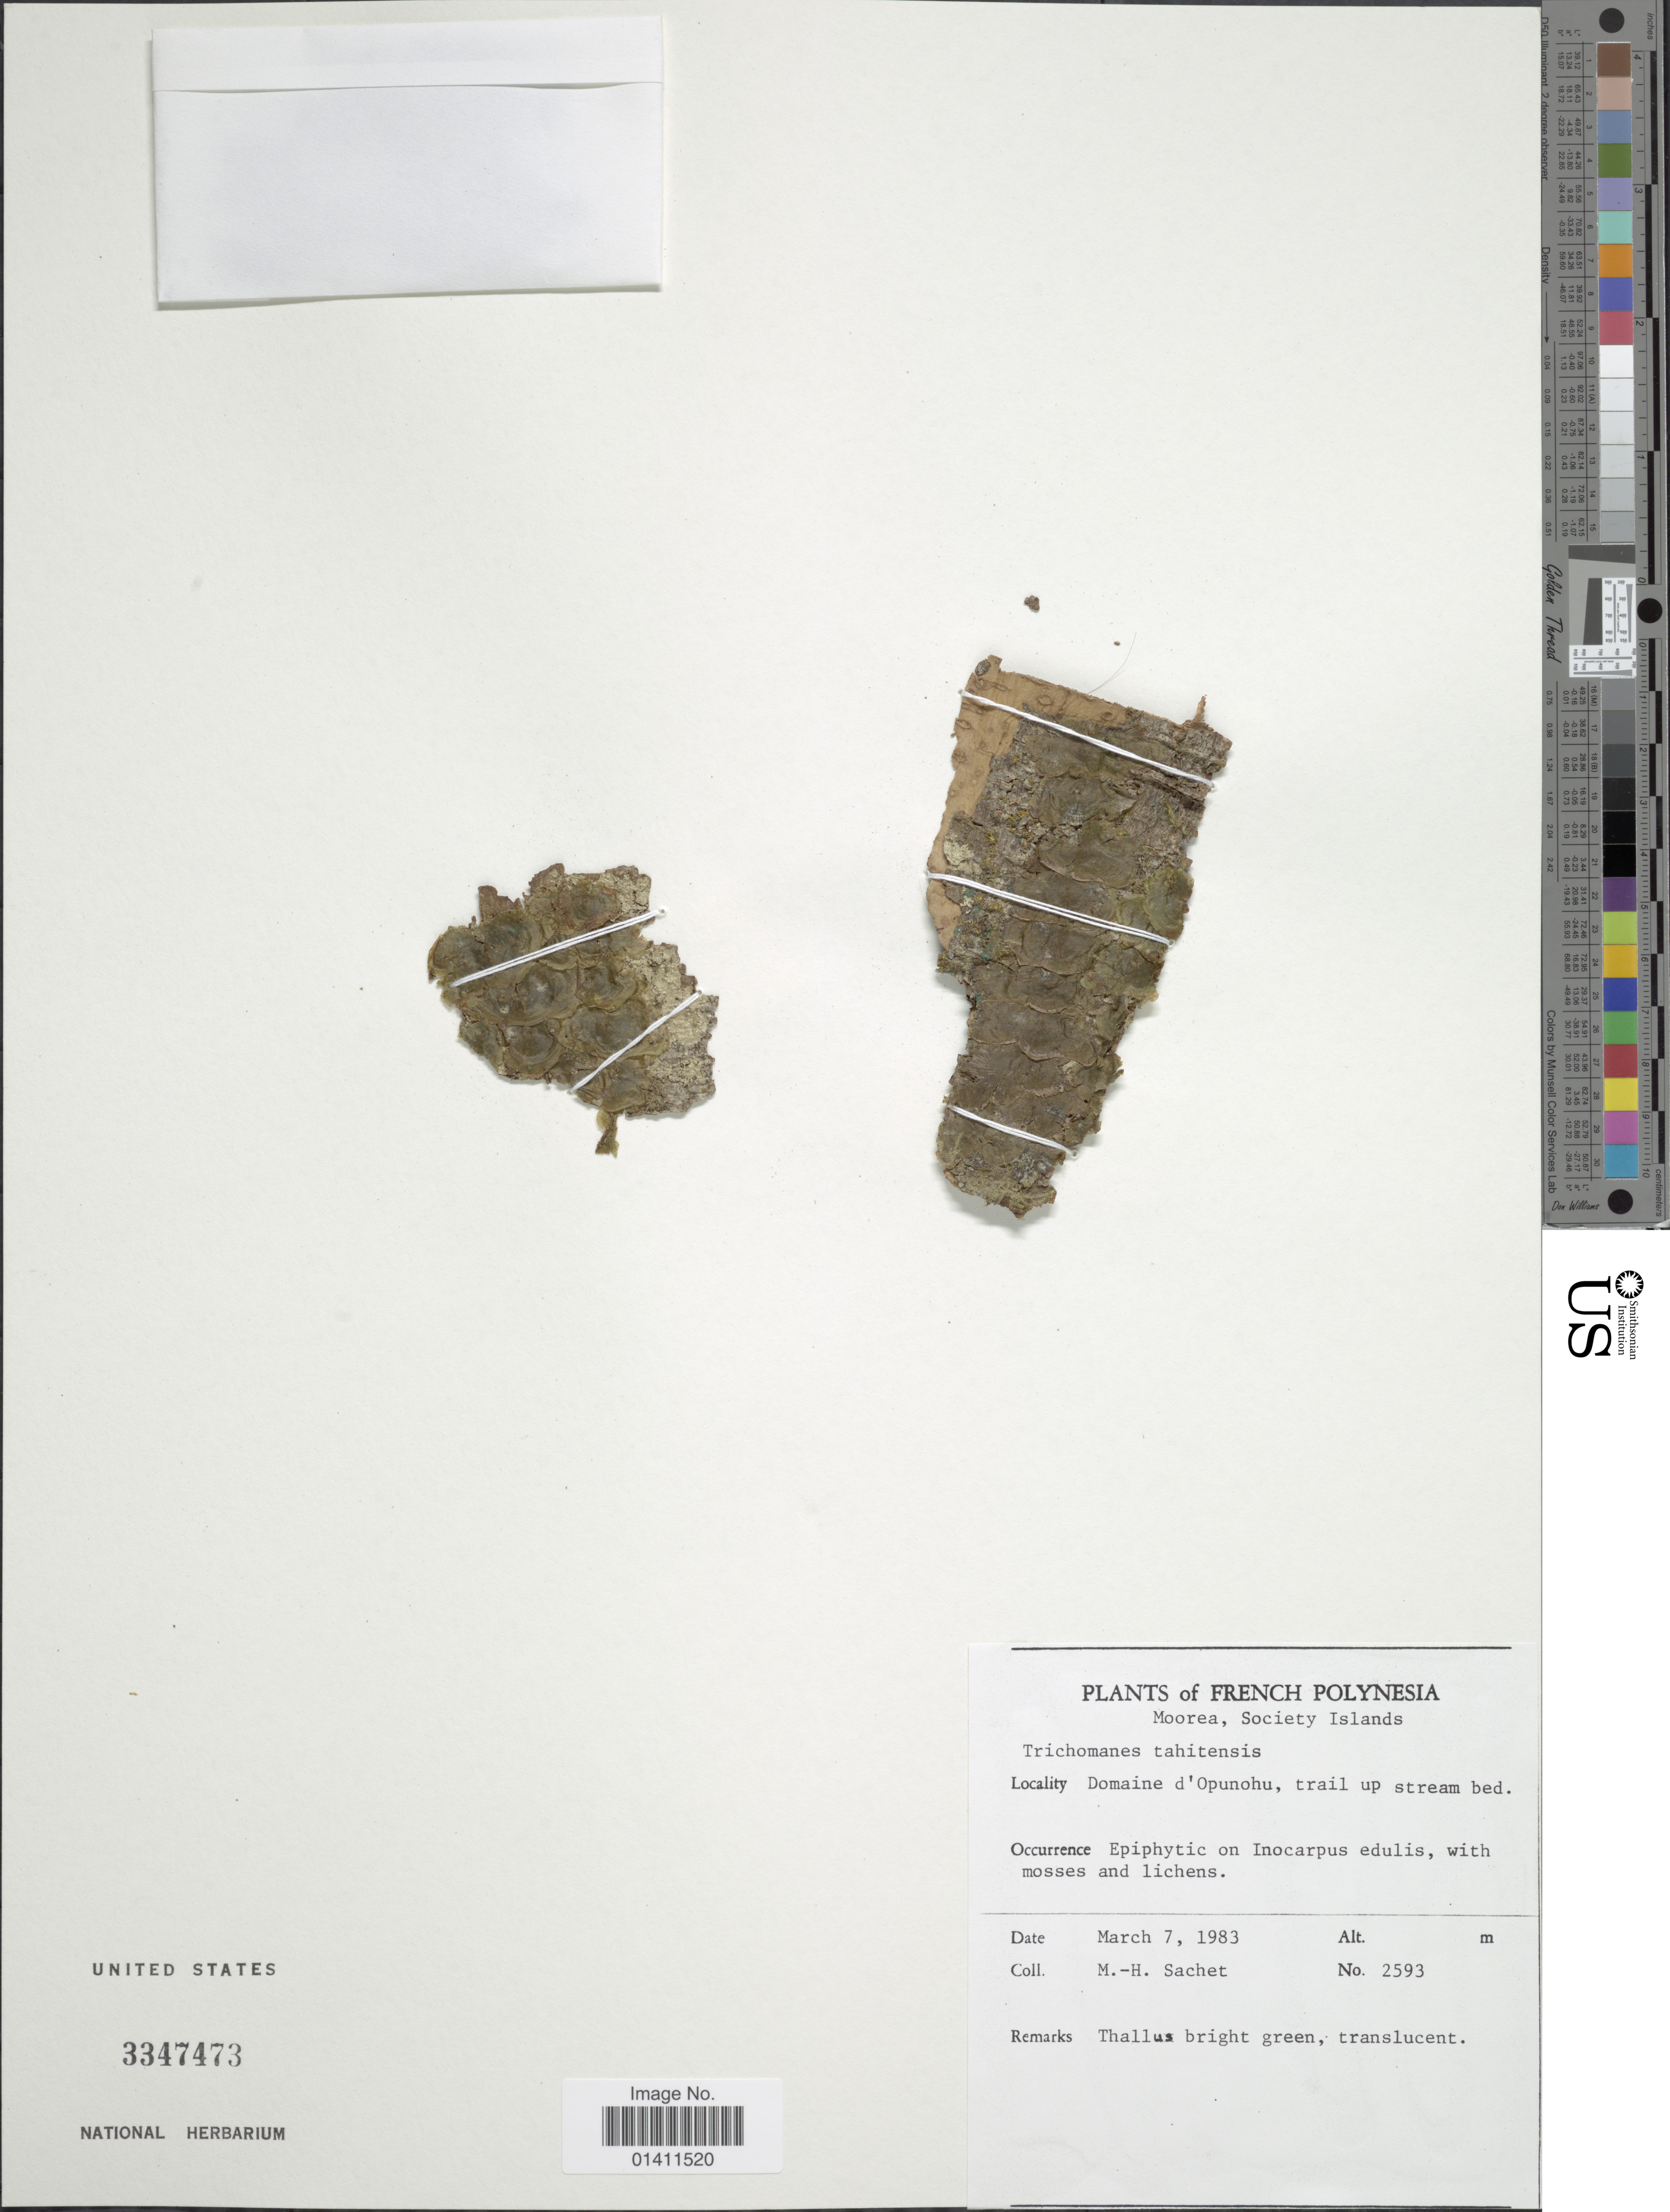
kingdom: Plantae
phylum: Tracheophyta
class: Polypodiopsida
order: Hymenophyllales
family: Hymenophyllaceae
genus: Didymoglossum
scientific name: Didymoglossum tahitense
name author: (Nadeaud) Ebihara & K. Iwats.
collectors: M.-H. Sachet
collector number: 2593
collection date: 1983-03-07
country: French Polynesia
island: Moorea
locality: Moorea, Society Islands. Domaine d' Opunohu, trail up stream bed.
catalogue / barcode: US 3347473